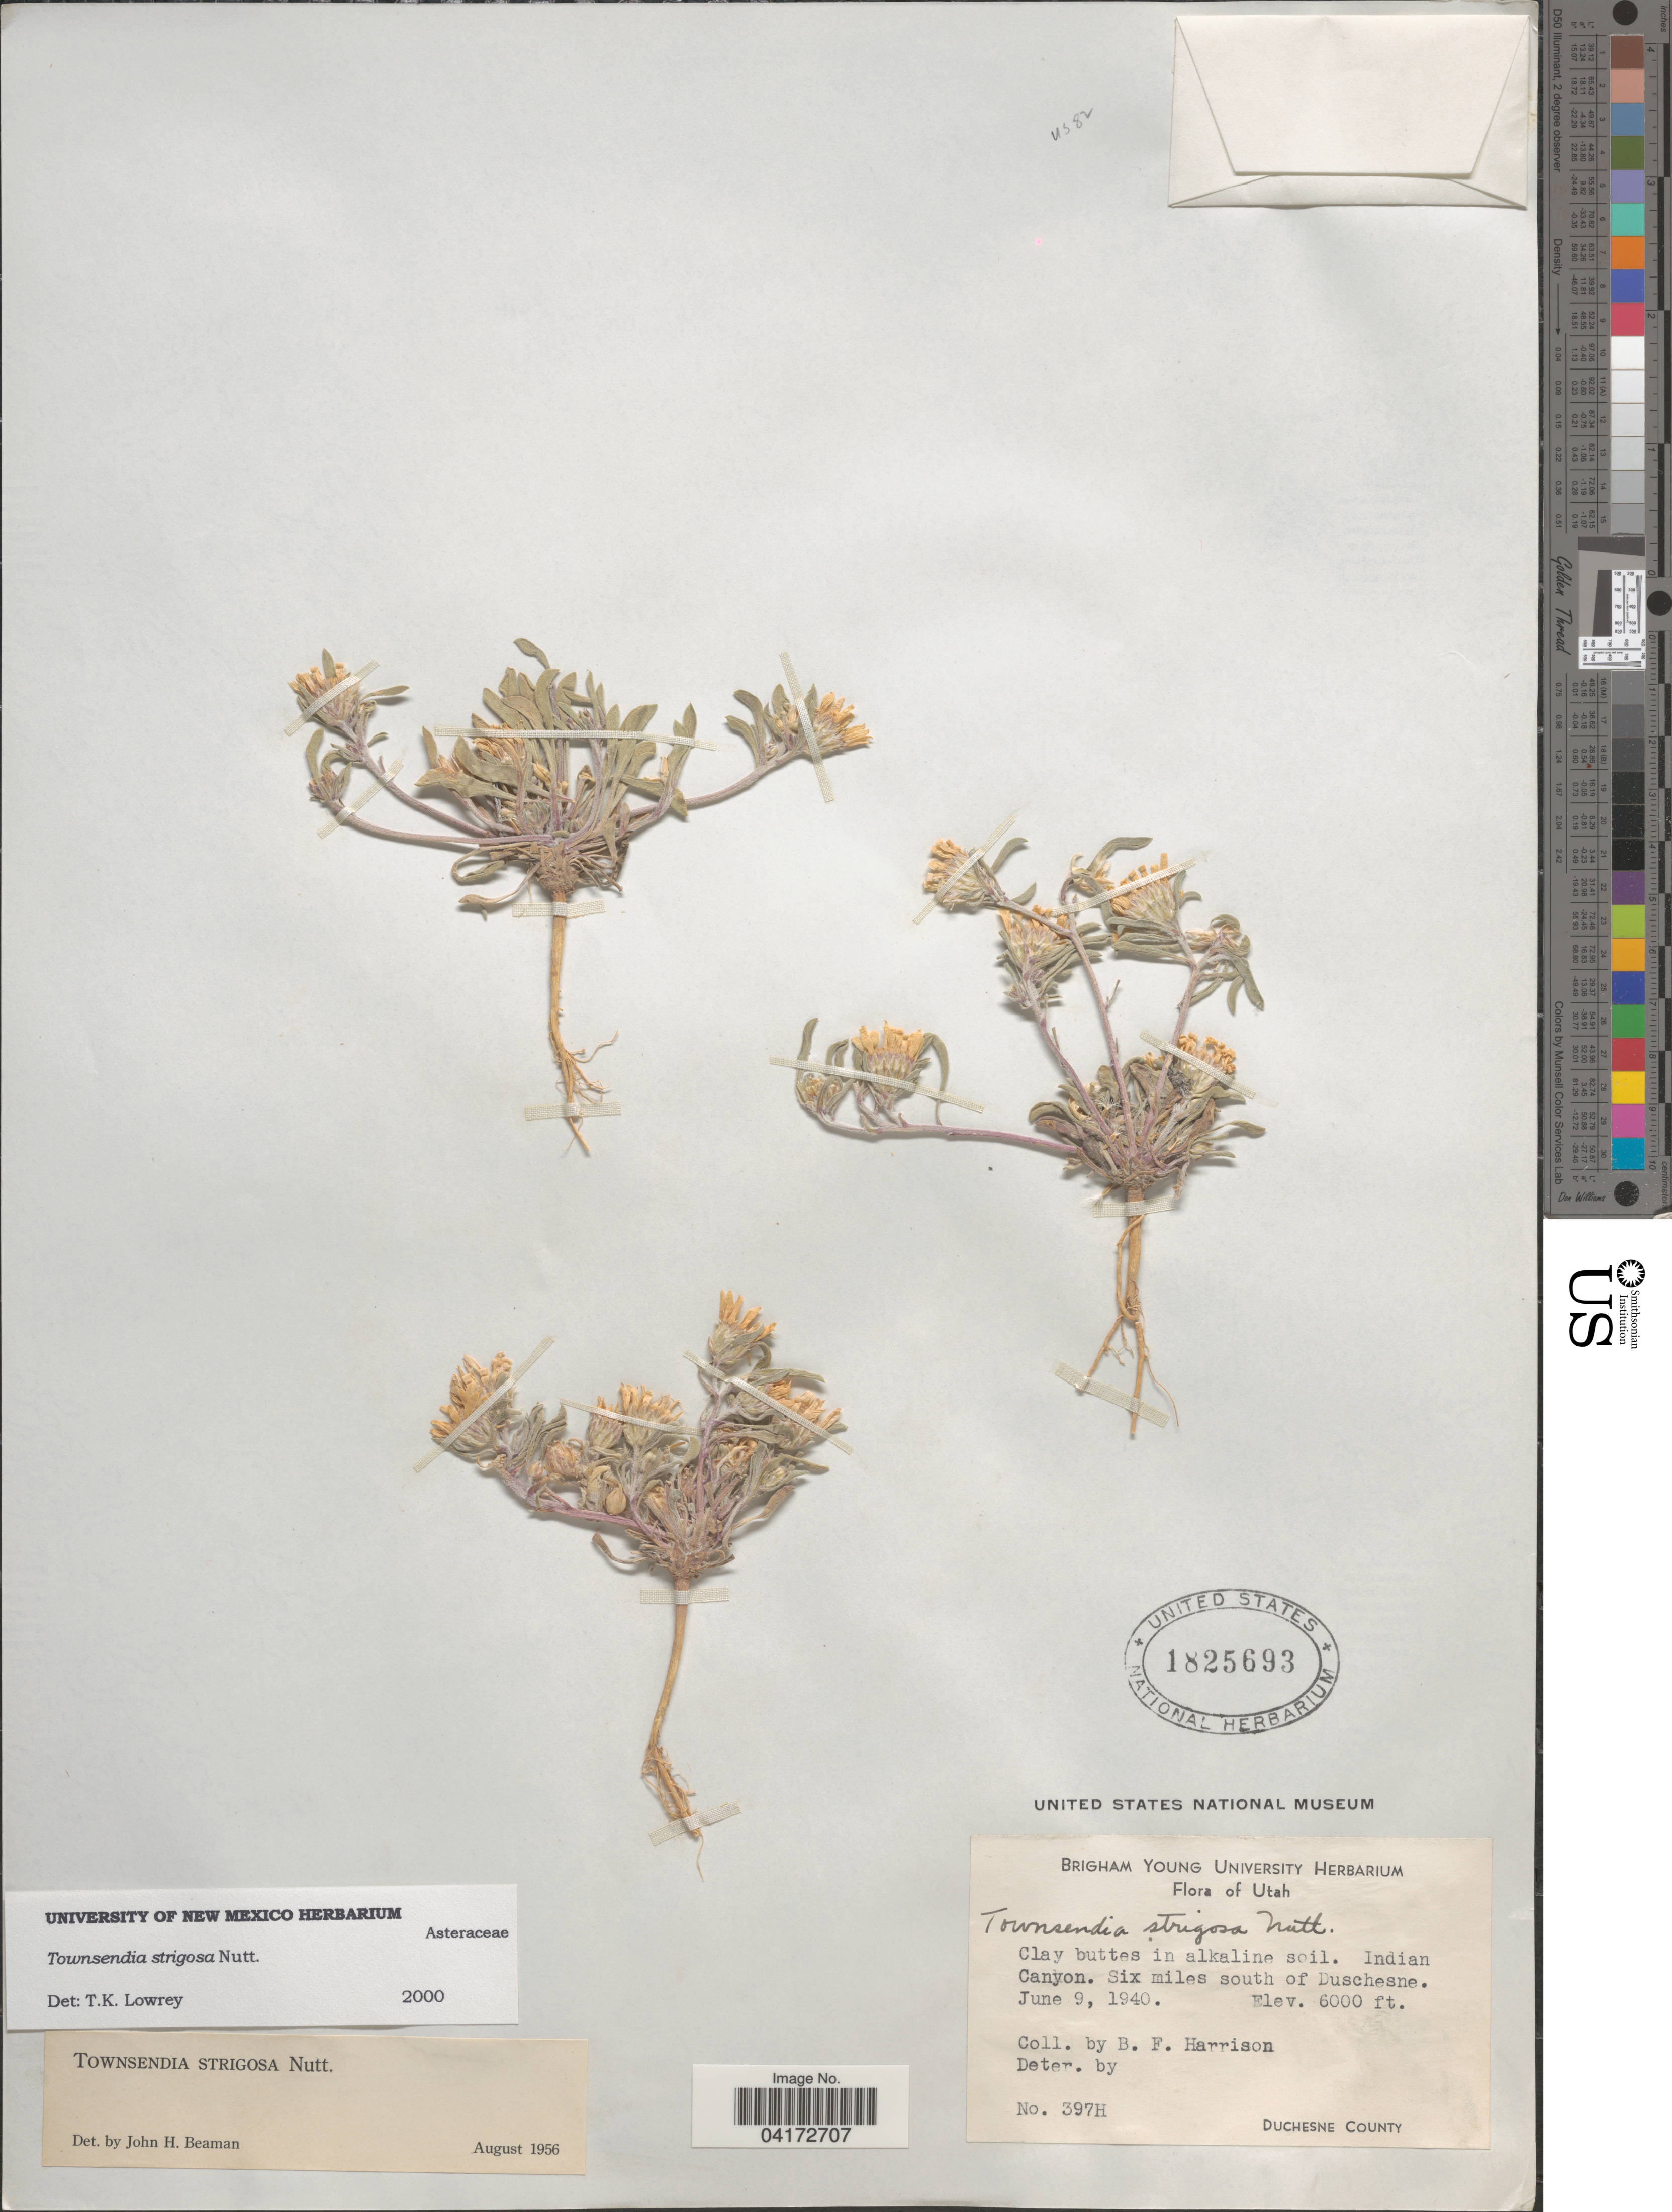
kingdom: Plantae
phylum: Tracheophyta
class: Magnoliopsida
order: Asterales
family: Asteraceae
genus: Townsendia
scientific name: Townsendia strigosa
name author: Nutt.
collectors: B. F. Harrison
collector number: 397H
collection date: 1940-06-09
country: United States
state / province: Utah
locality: Indian Canyon. Six miles south of Duschesne. Duchesne County.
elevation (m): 1829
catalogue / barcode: US 1825693